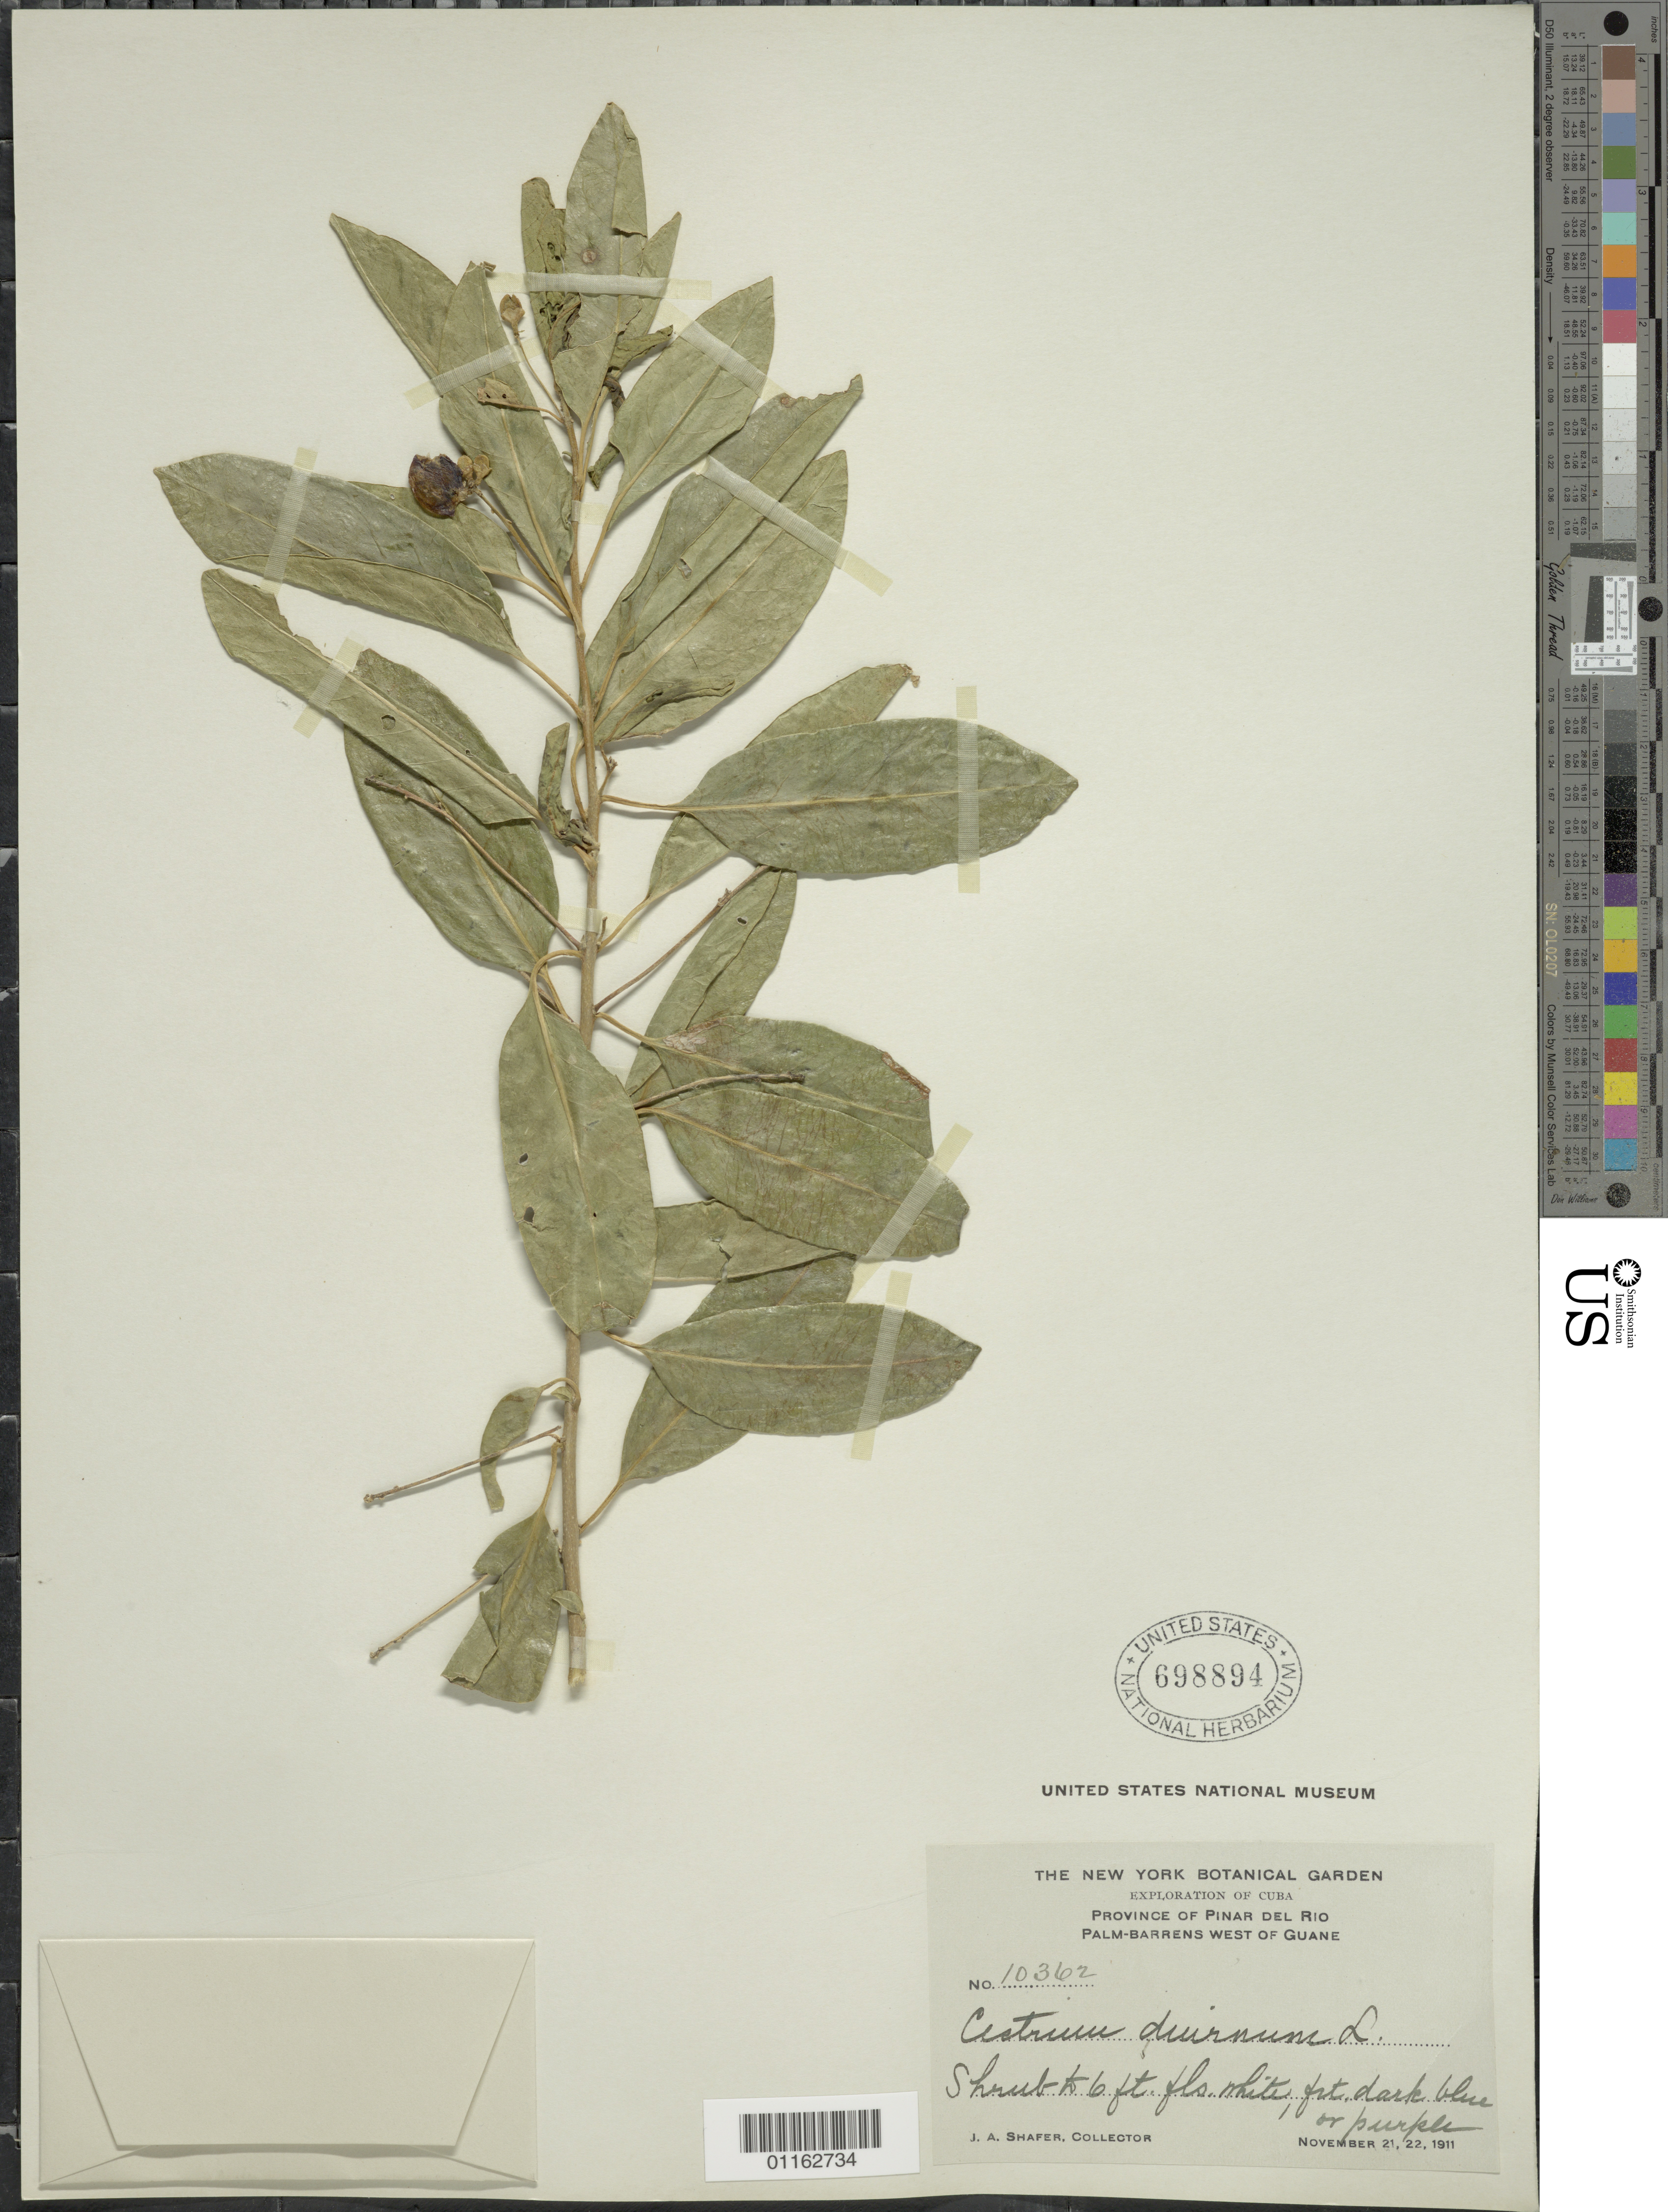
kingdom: Plantae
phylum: Tracheophyta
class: Magnoliopsida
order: Solanales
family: Solanaceae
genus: Cestrum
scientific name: Cestrum diurnum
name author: L.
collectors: J. A. Shafer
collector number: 10362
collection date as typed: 21 Nov 1911 to 22 Nov 1911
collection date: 1911-11-21/1911-11-22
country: Cuba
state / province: Pinar del Rio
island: Cuba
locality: Palm-Barrens W of Guane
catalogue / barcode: US 698894